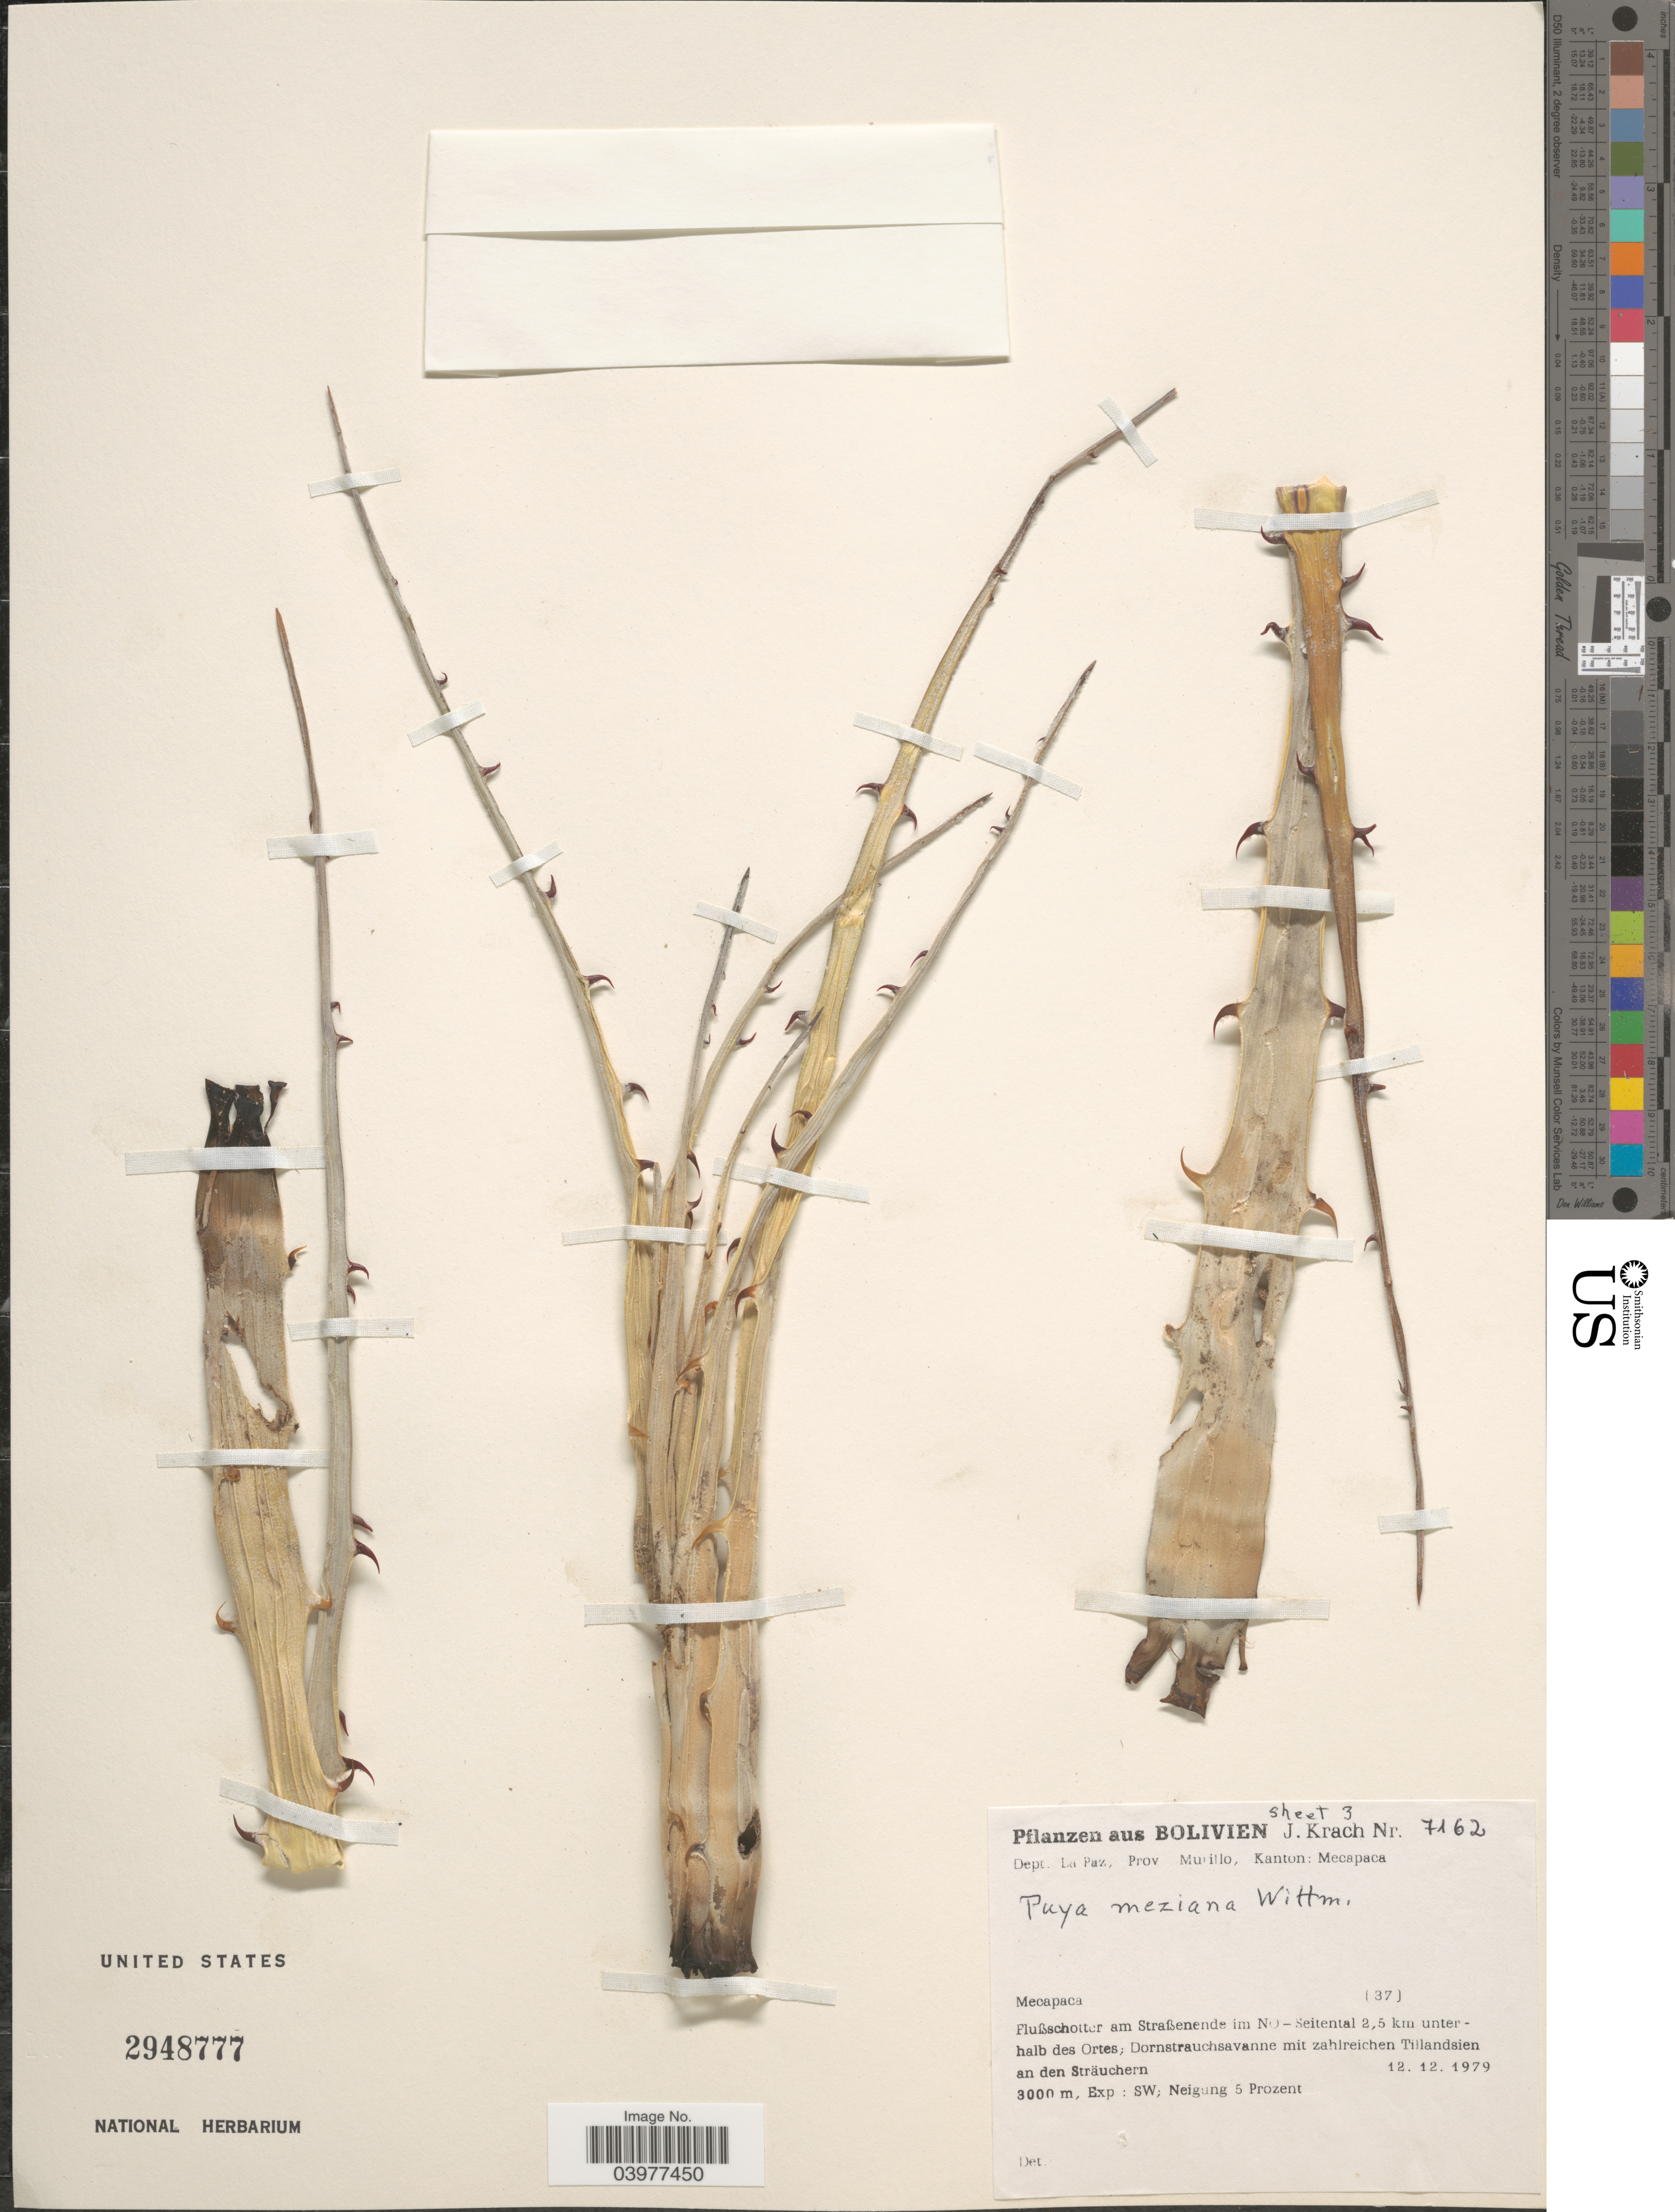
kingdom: Plantae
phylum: Tracheophyta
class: Liliopsida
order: Poales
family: Bromeliaceae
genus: Puya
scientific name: Puya meziana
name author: Wittm.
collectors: J. Krach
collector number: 7162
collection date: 1979-12-12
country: Bolivia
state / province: La Paz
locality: Dept. La Paz, Prov. Murillo, Kanton: Mecapaca. Mecapaca.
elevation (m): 3000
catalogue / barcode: US 2948777